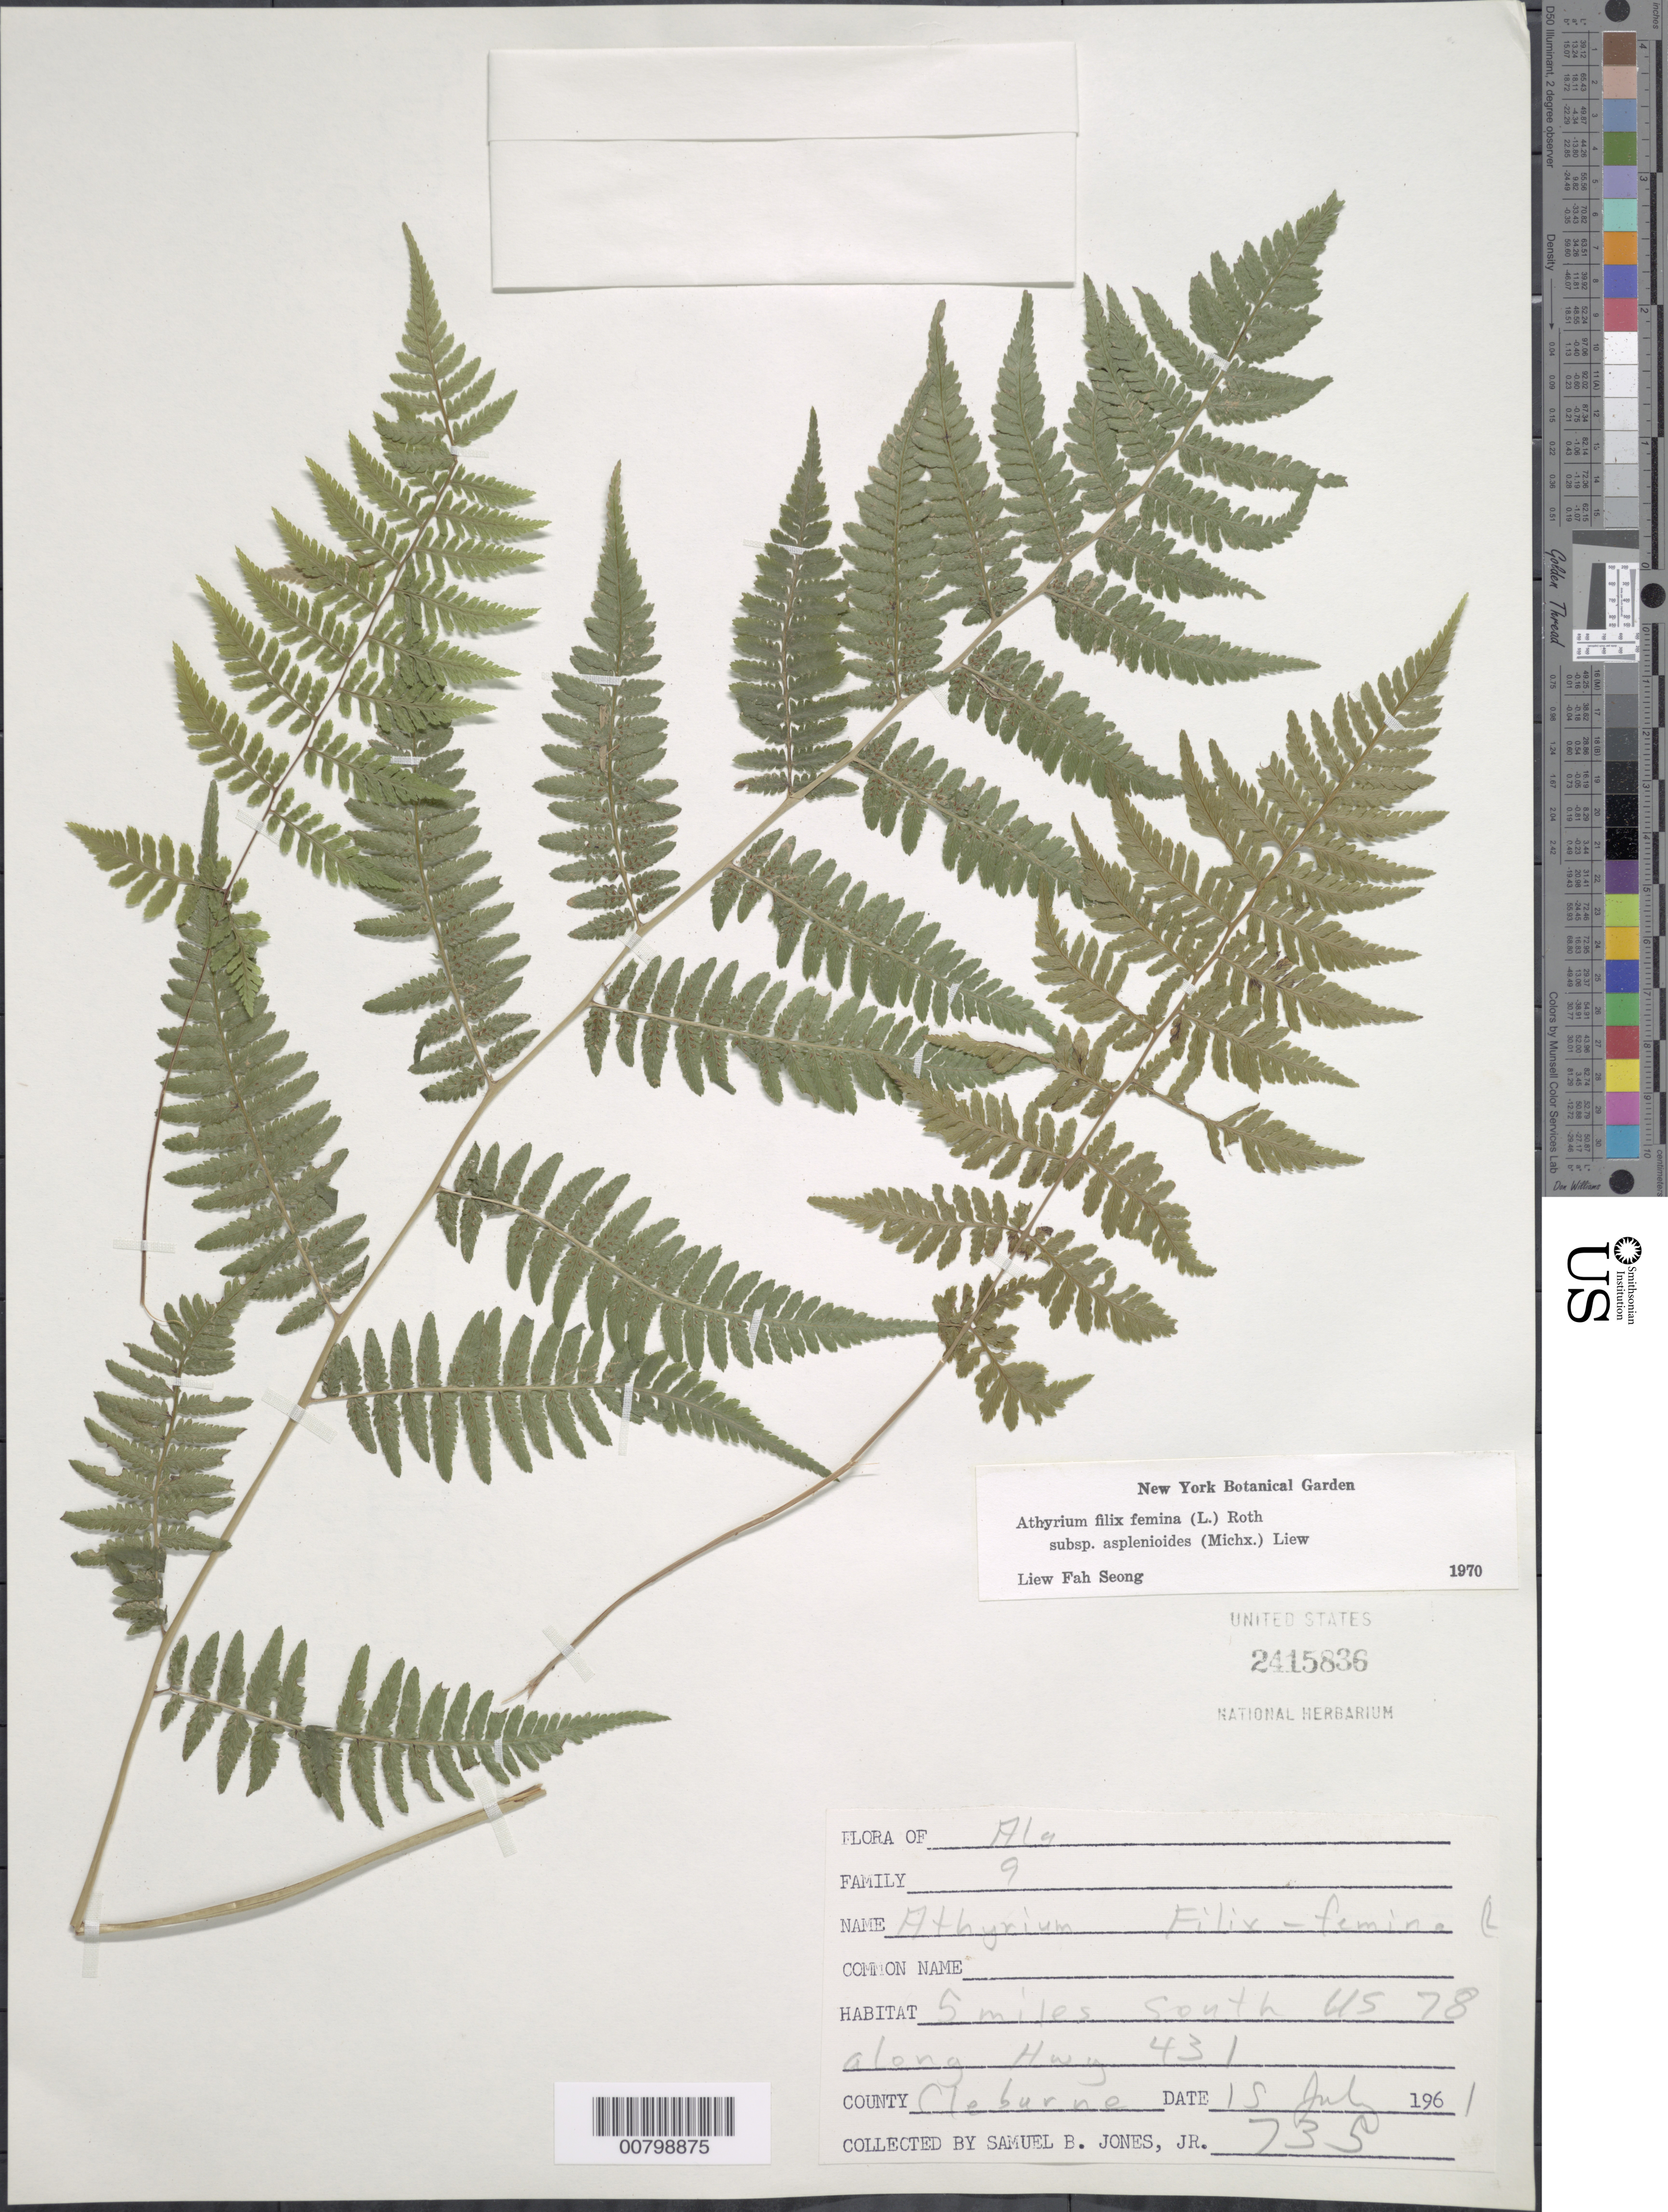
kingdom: Plantae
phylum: Tracheophyta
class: Polypodiopsida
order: Polypodiales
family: Athyriaceae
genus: Athyrium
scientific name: Athyrium filix-femina subsp. asplenioides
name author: (Michx.) Hultén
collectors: S. B. Jones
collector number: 735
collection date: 1961-07-15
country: United States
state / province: Alabama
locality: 5 miles south US 78 along Hwy 431, County Cleburne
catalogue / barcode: US 2415836